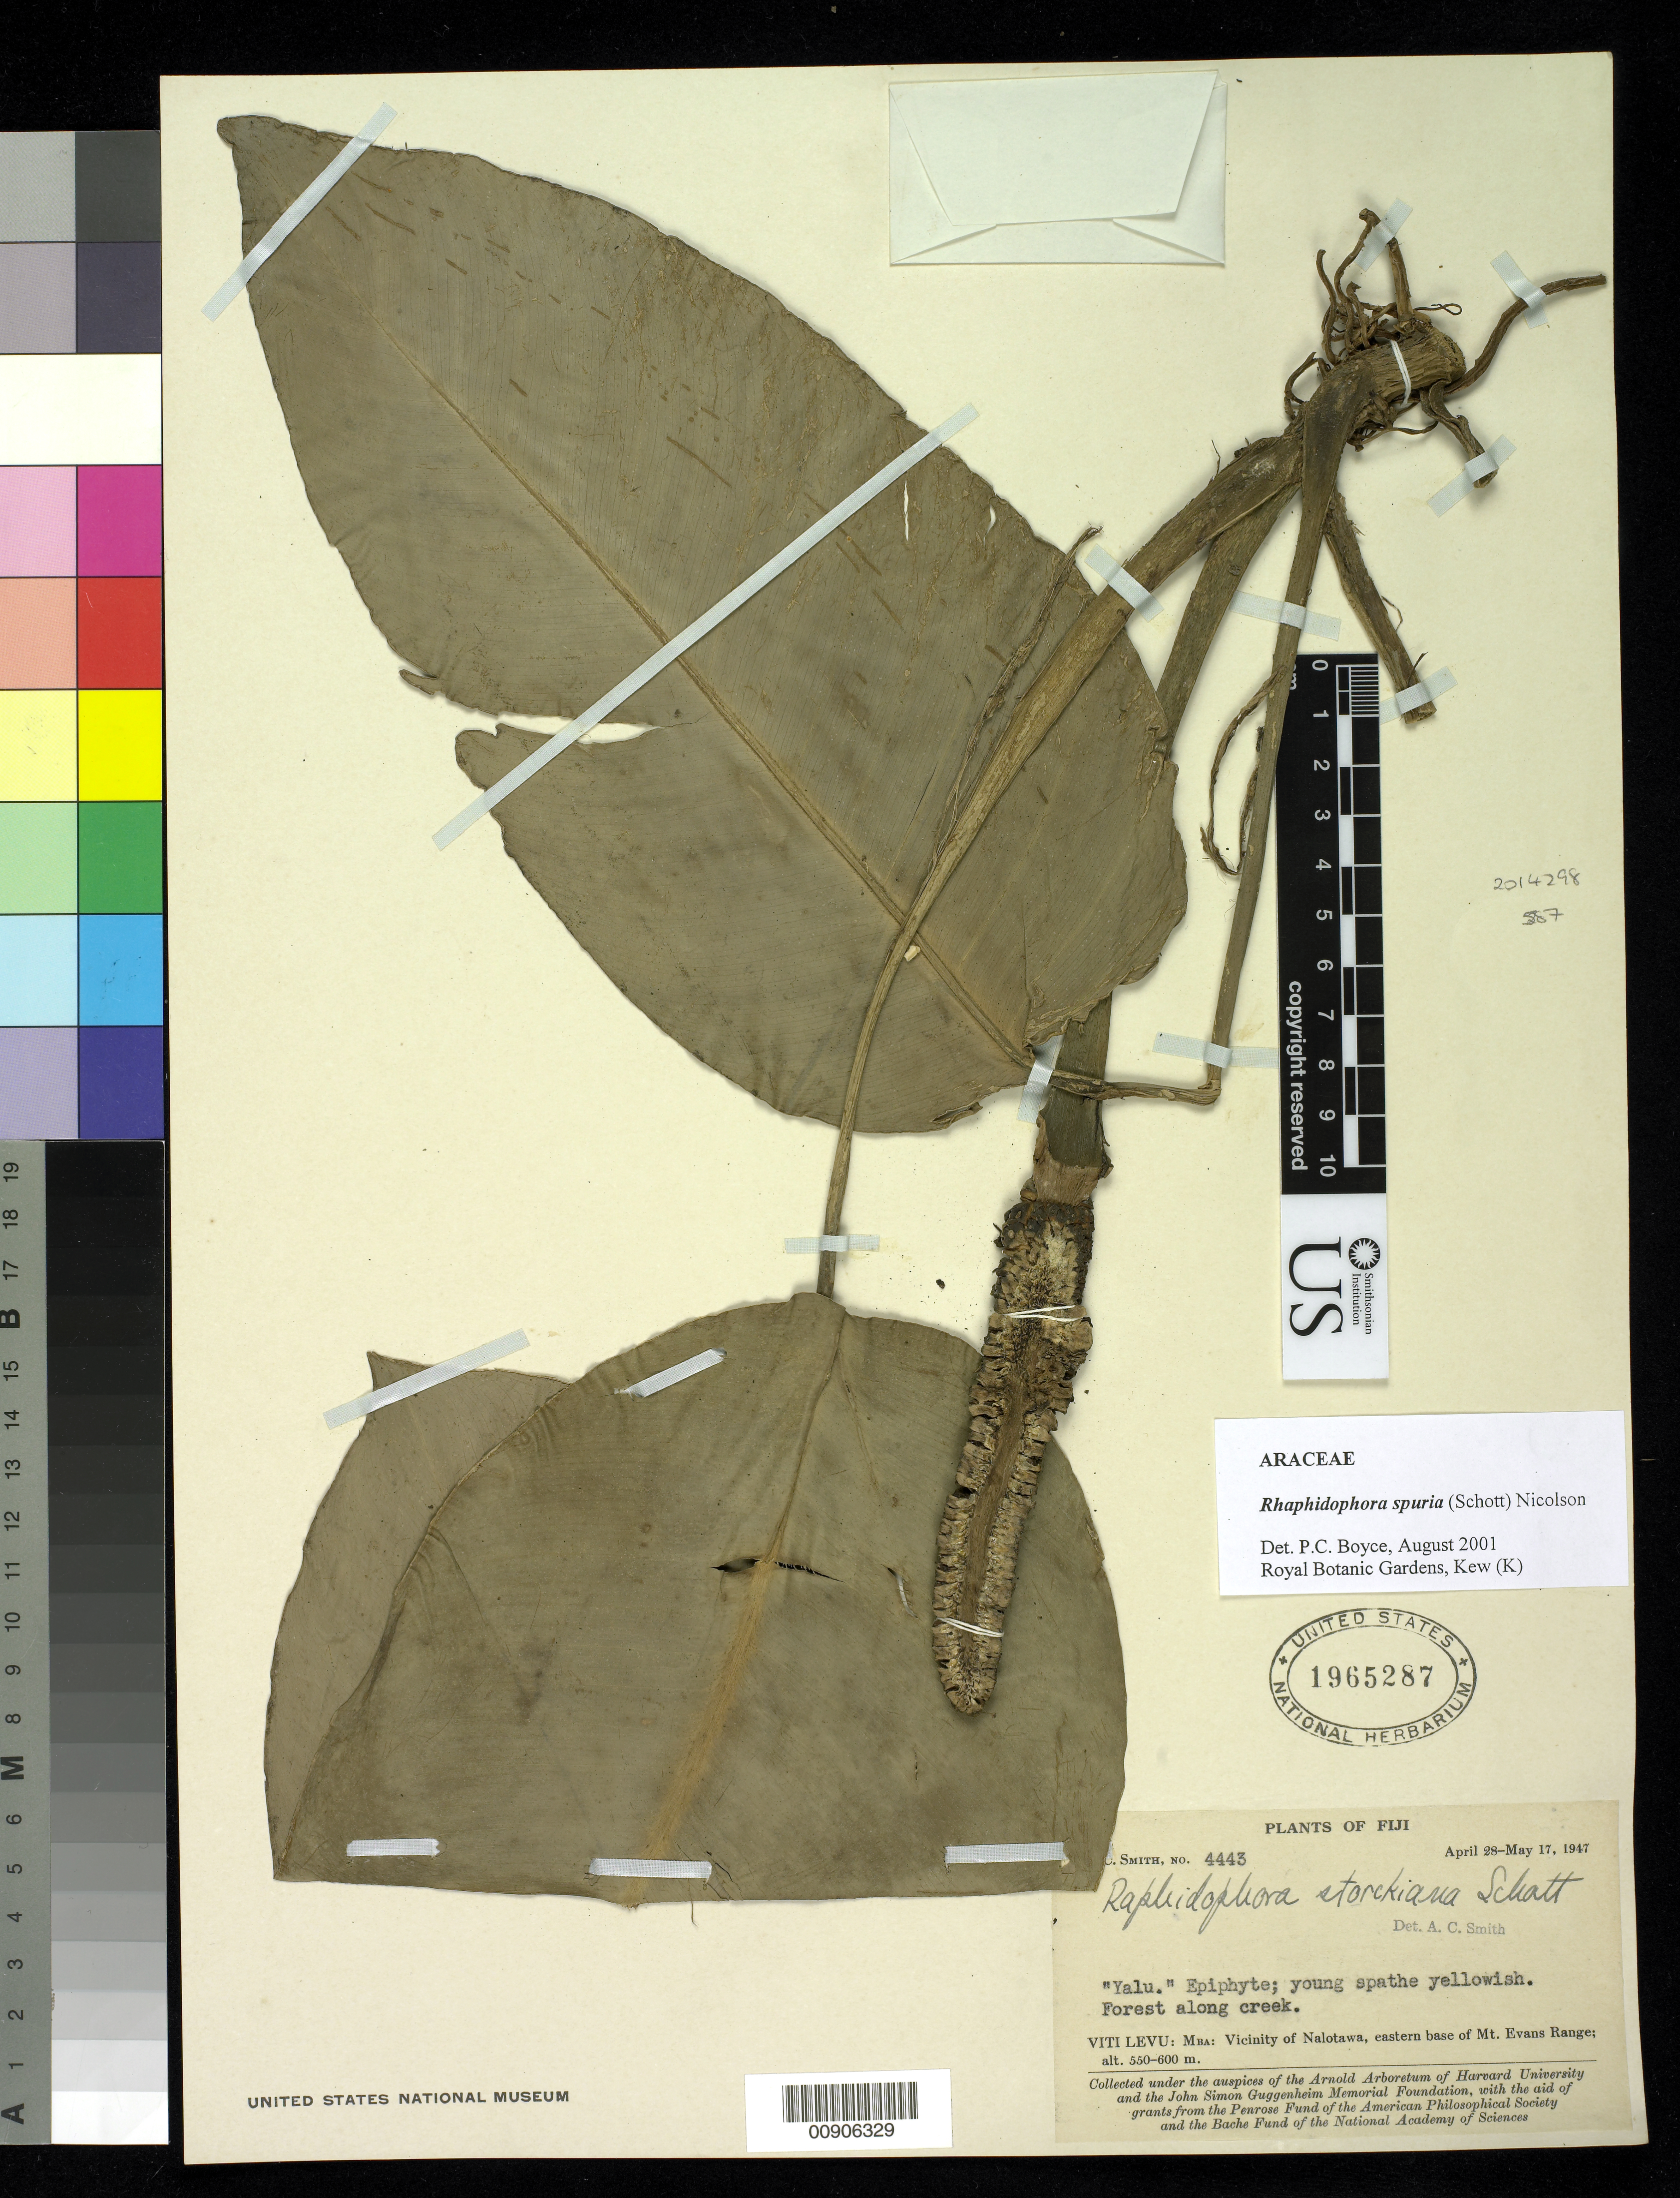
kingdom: Plantae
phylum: Tracheophyta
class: Liliopsida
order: Alismatales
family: Araceae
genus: Rhaphidophora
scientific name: Rhaphidophora spuria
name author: (Schott) Nicolson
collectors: C. A. Smith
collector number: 4443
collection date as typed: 28 Apr 1947 to 17 May 1947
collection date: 1947-04-28/1947-05-17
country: Fiji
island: Viti Levu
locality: Vicinity of Nalotawa, eastern base of Mt. Evans Range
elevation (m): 550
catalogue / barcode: US 1965287